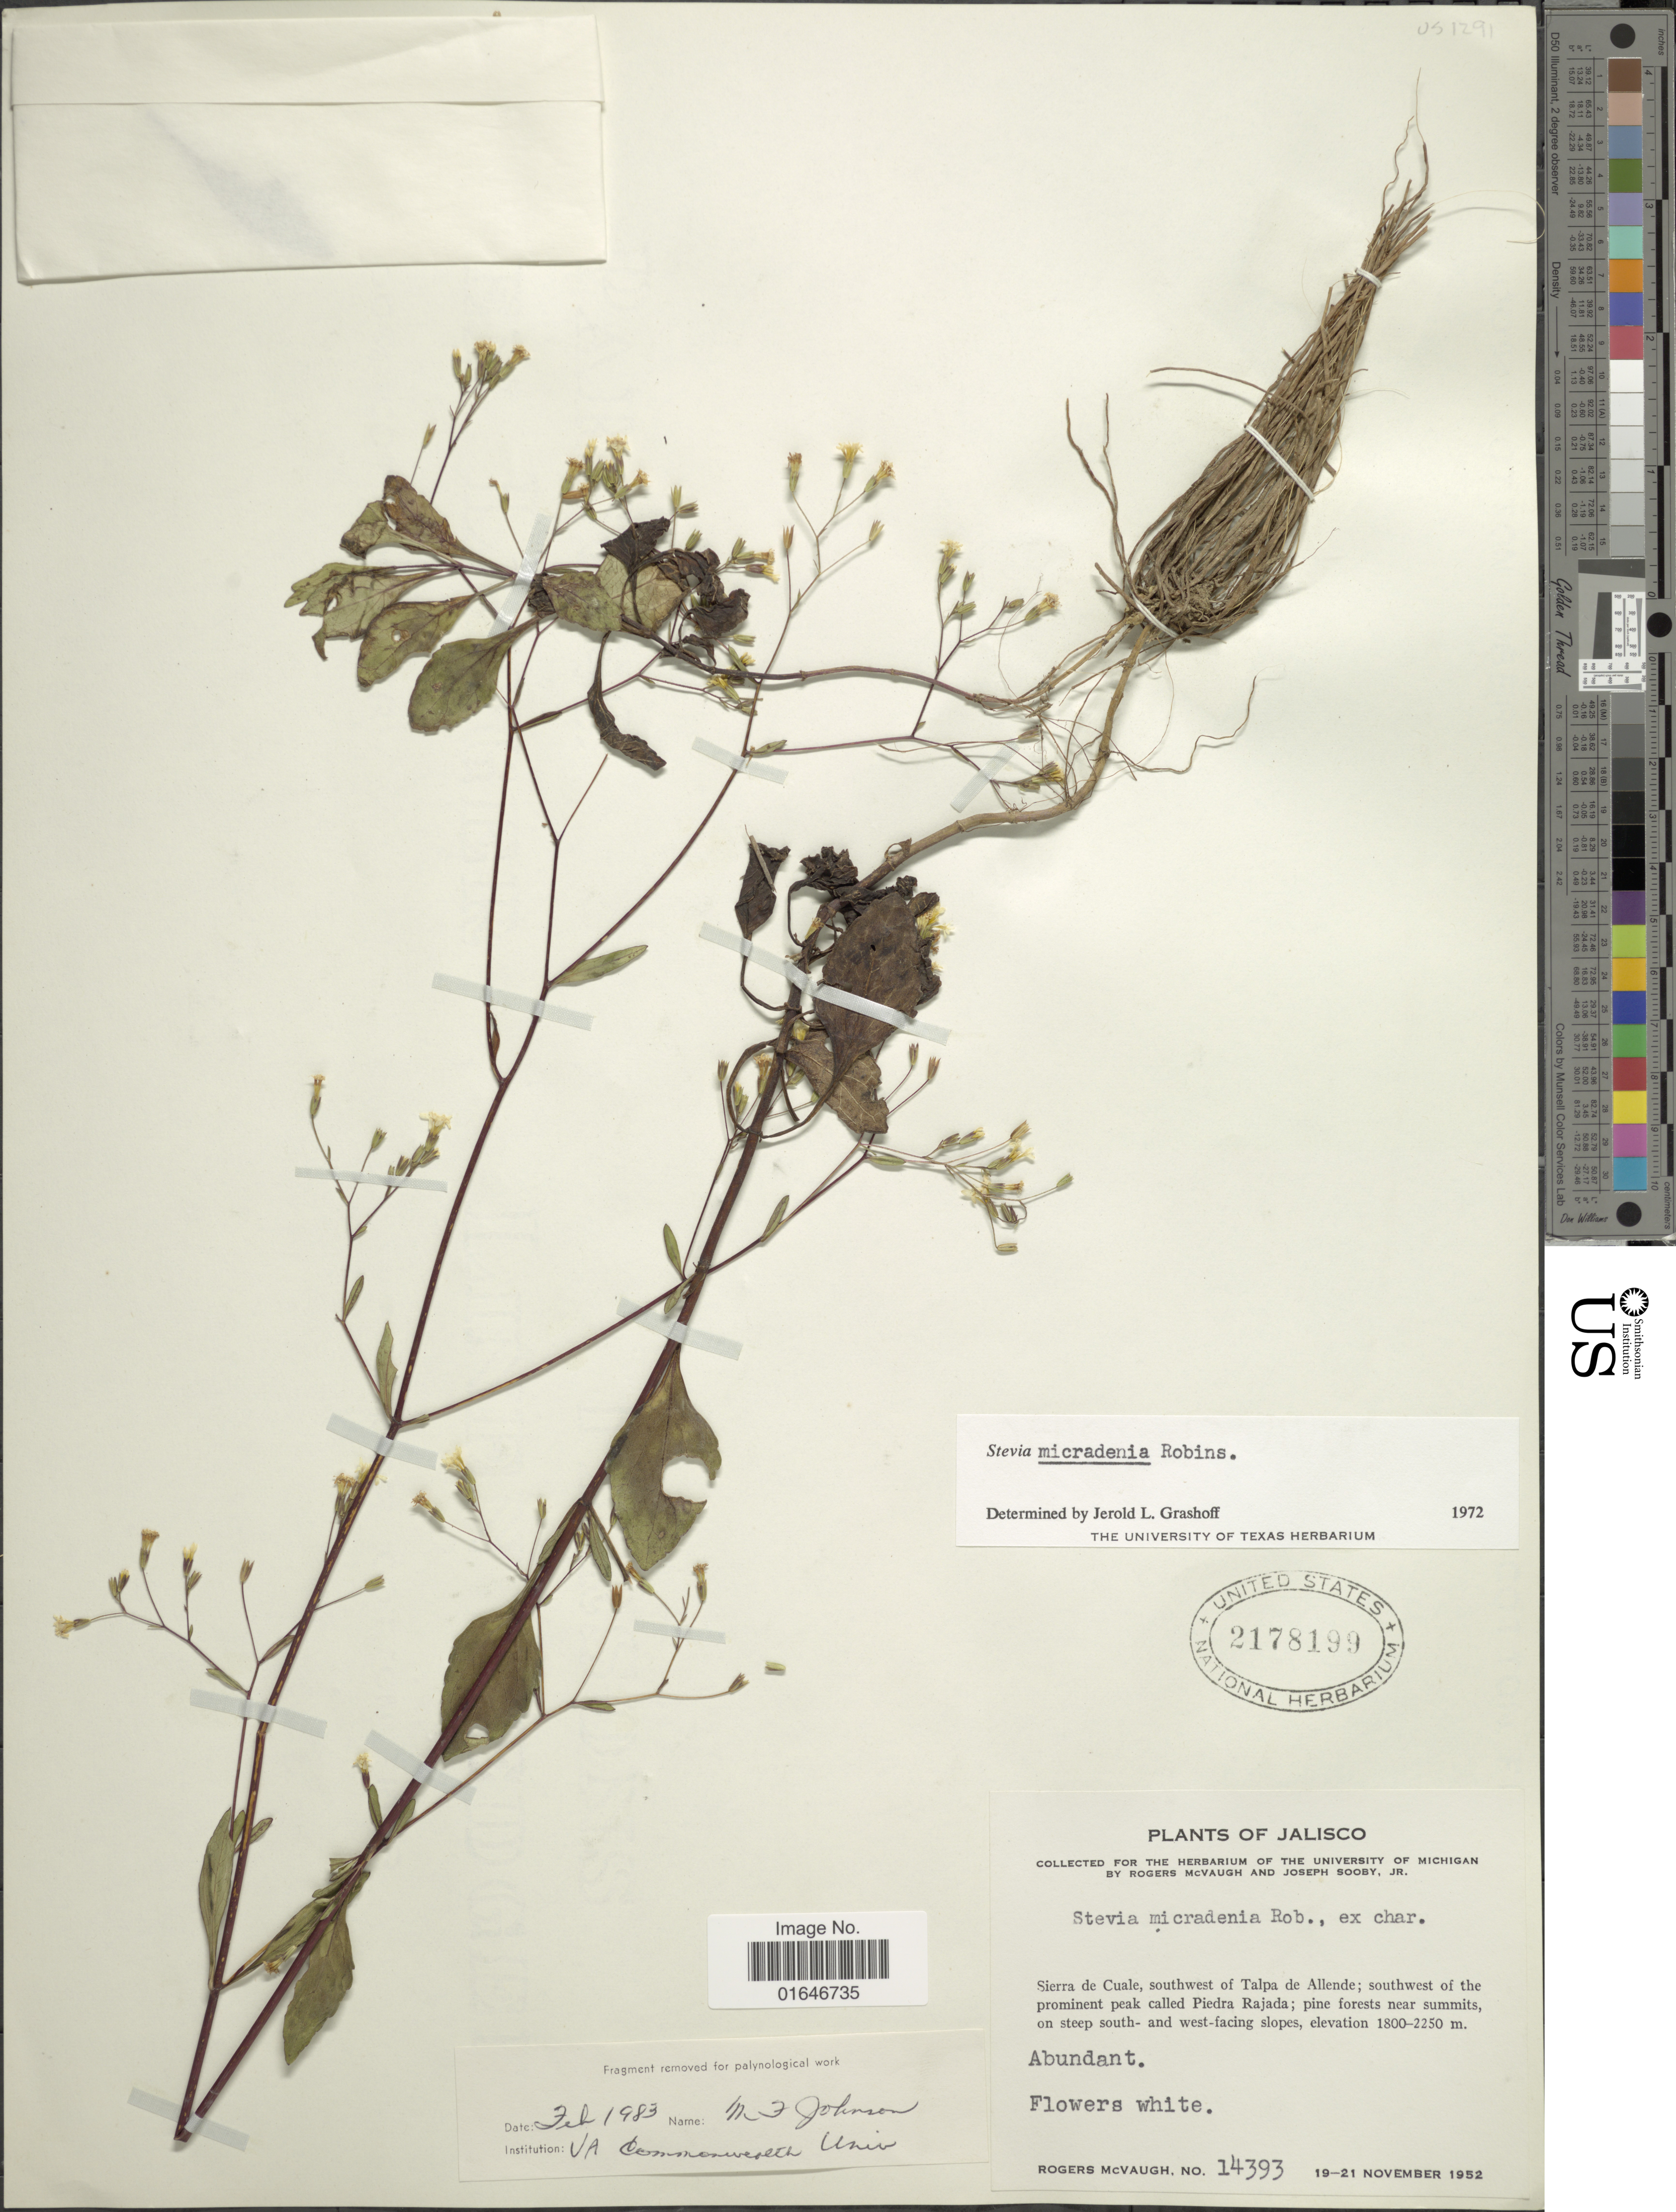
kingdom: Plantae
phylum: Tracheophyta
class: Magnoliopsida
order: Asterales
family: Asteraceae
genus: Stevia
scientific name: Stevia micradenia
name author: B.L. Rob.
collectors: R. McVaugh & J. Sooby Jr.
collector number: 14393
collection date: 1952-11-19/1952-11-21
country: Mexico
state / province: Jalisco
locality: Sierra de Cuale, southwest of Talpa de allende; southwest of the prominent peak called Piedra Rajada; pine forests near summits, on steep south-and west facing slopes.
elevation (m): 1800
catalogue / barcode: US 2178199